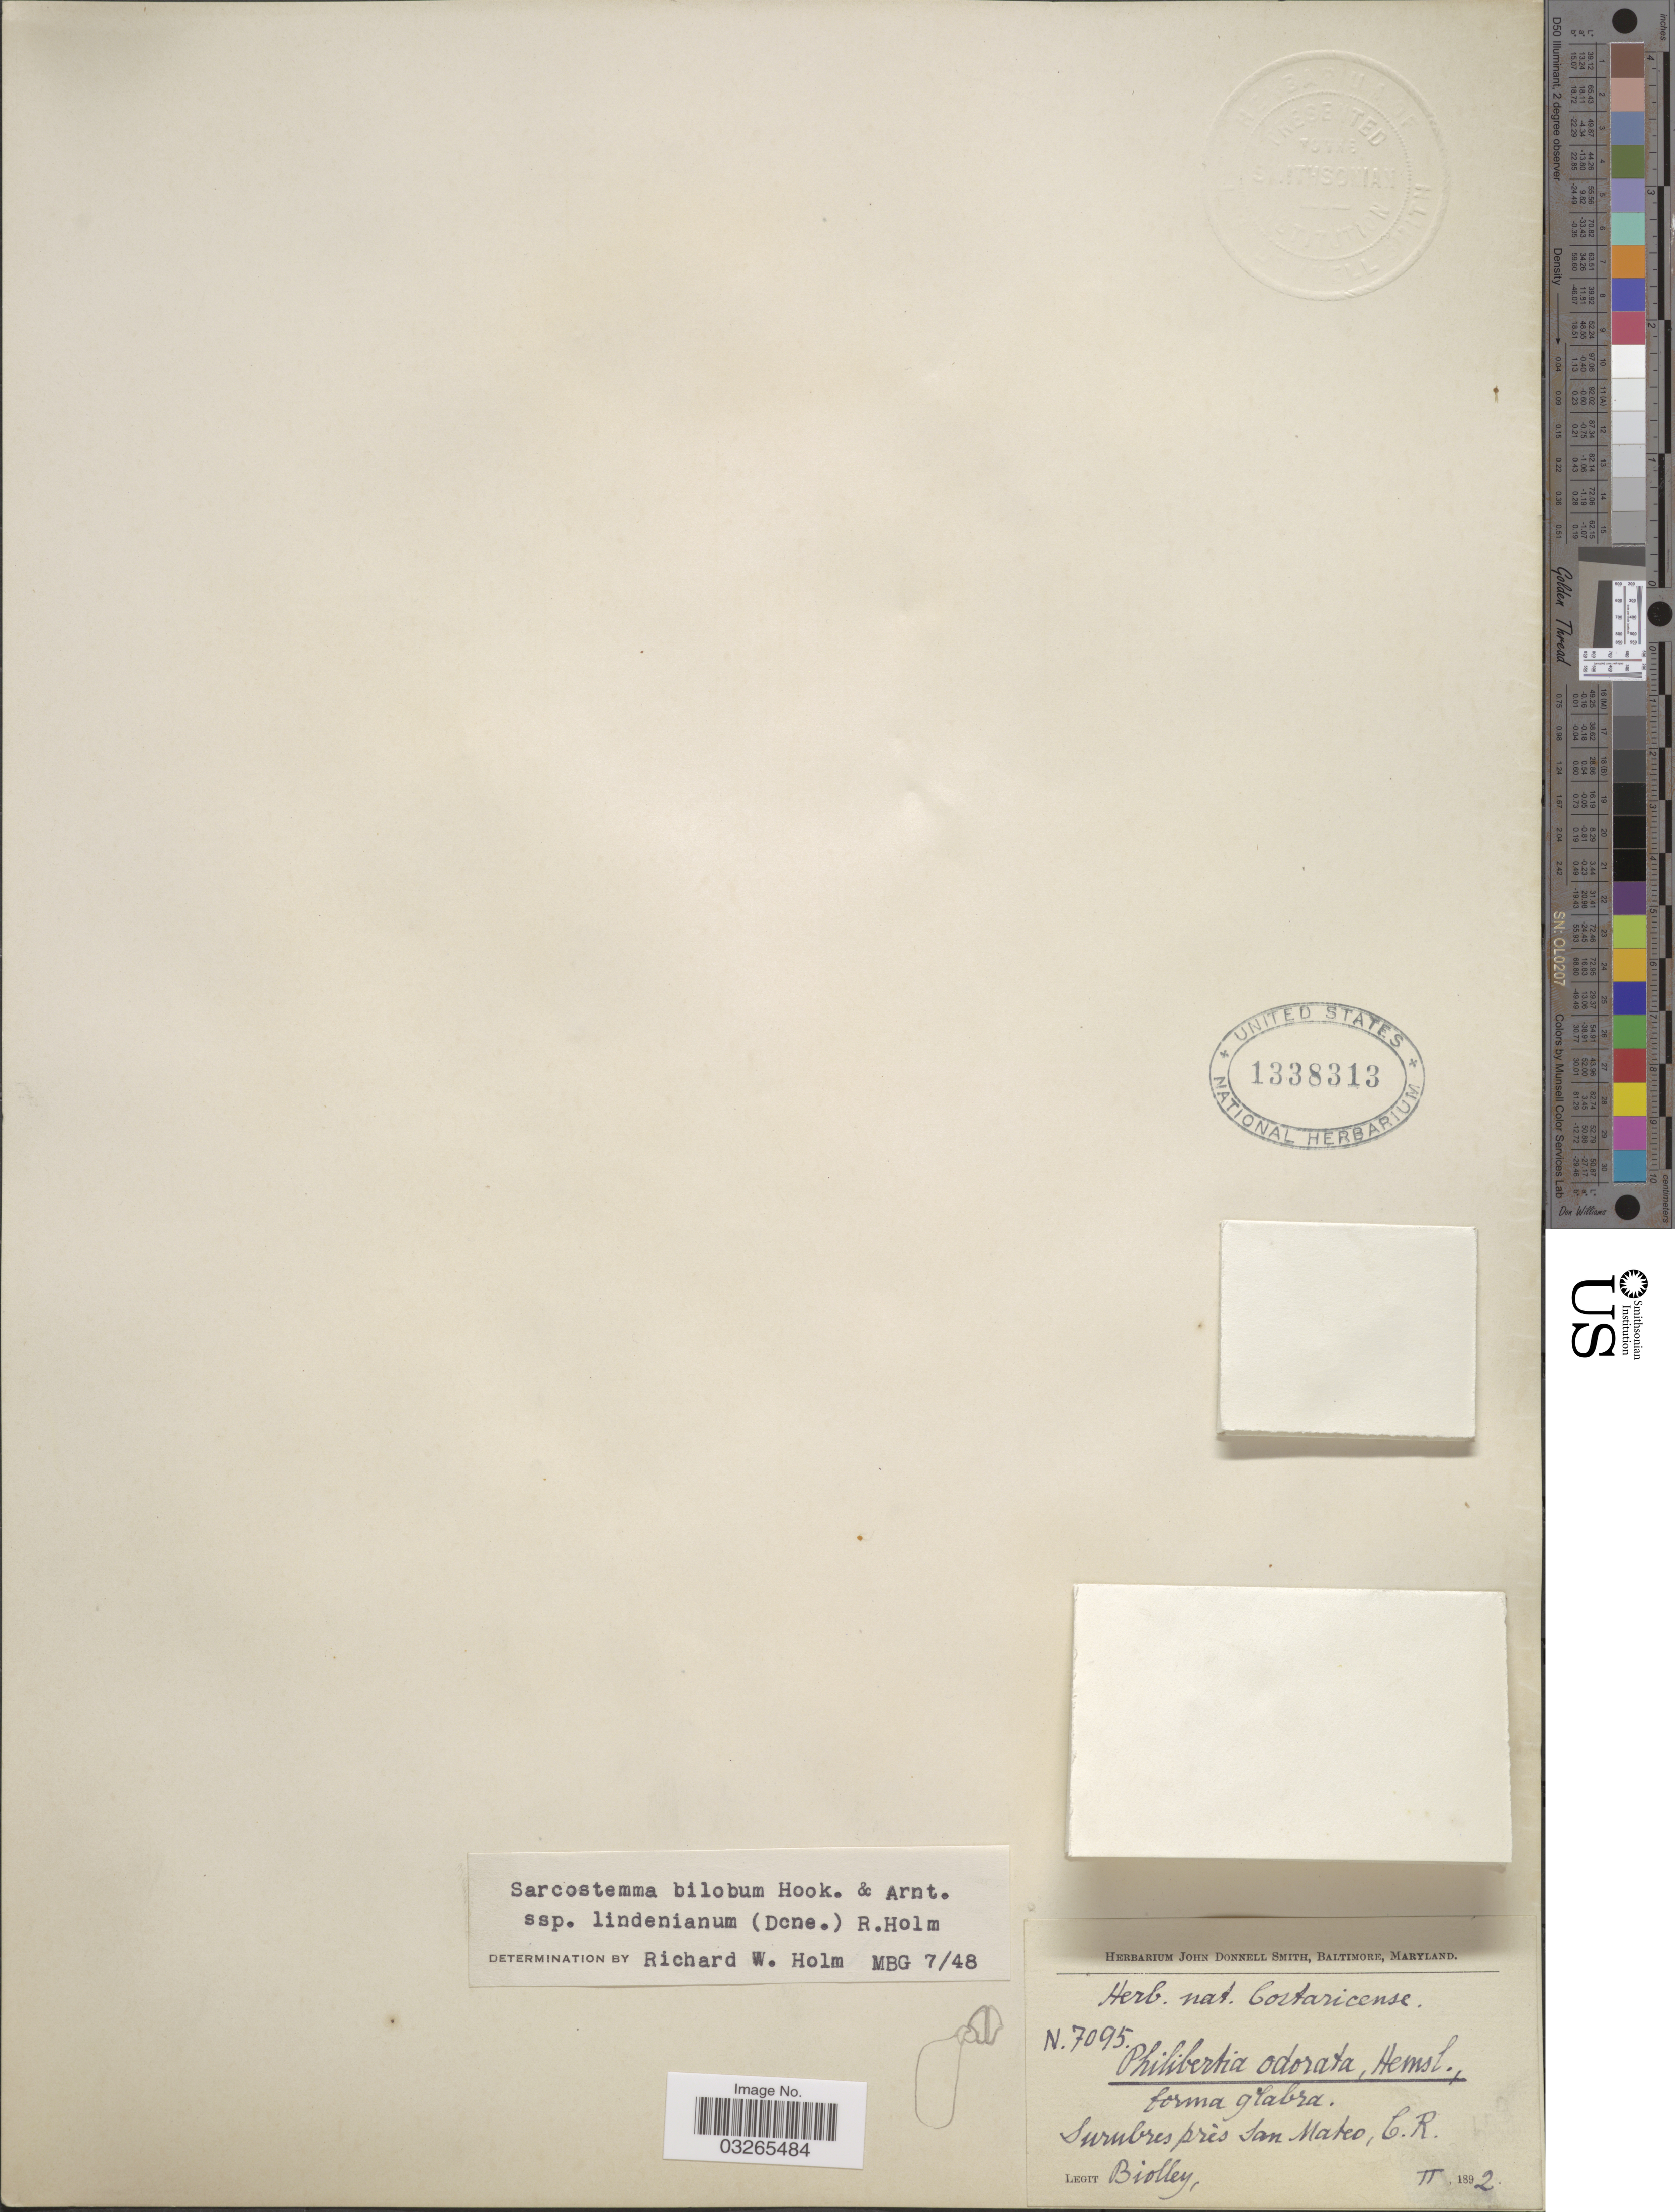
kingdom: Plantae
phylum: Tracheophyta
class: Magnoliopsida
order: Gentianales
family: Apocynaceae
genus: Sarcostemma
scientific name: Sarcostemma bilobum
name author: Hook. & Arn.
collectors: Biolley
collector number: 7095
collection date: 1892-02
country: Costa Rica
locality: Surubres près San Mateo, C.R.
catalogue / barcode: US 1338313